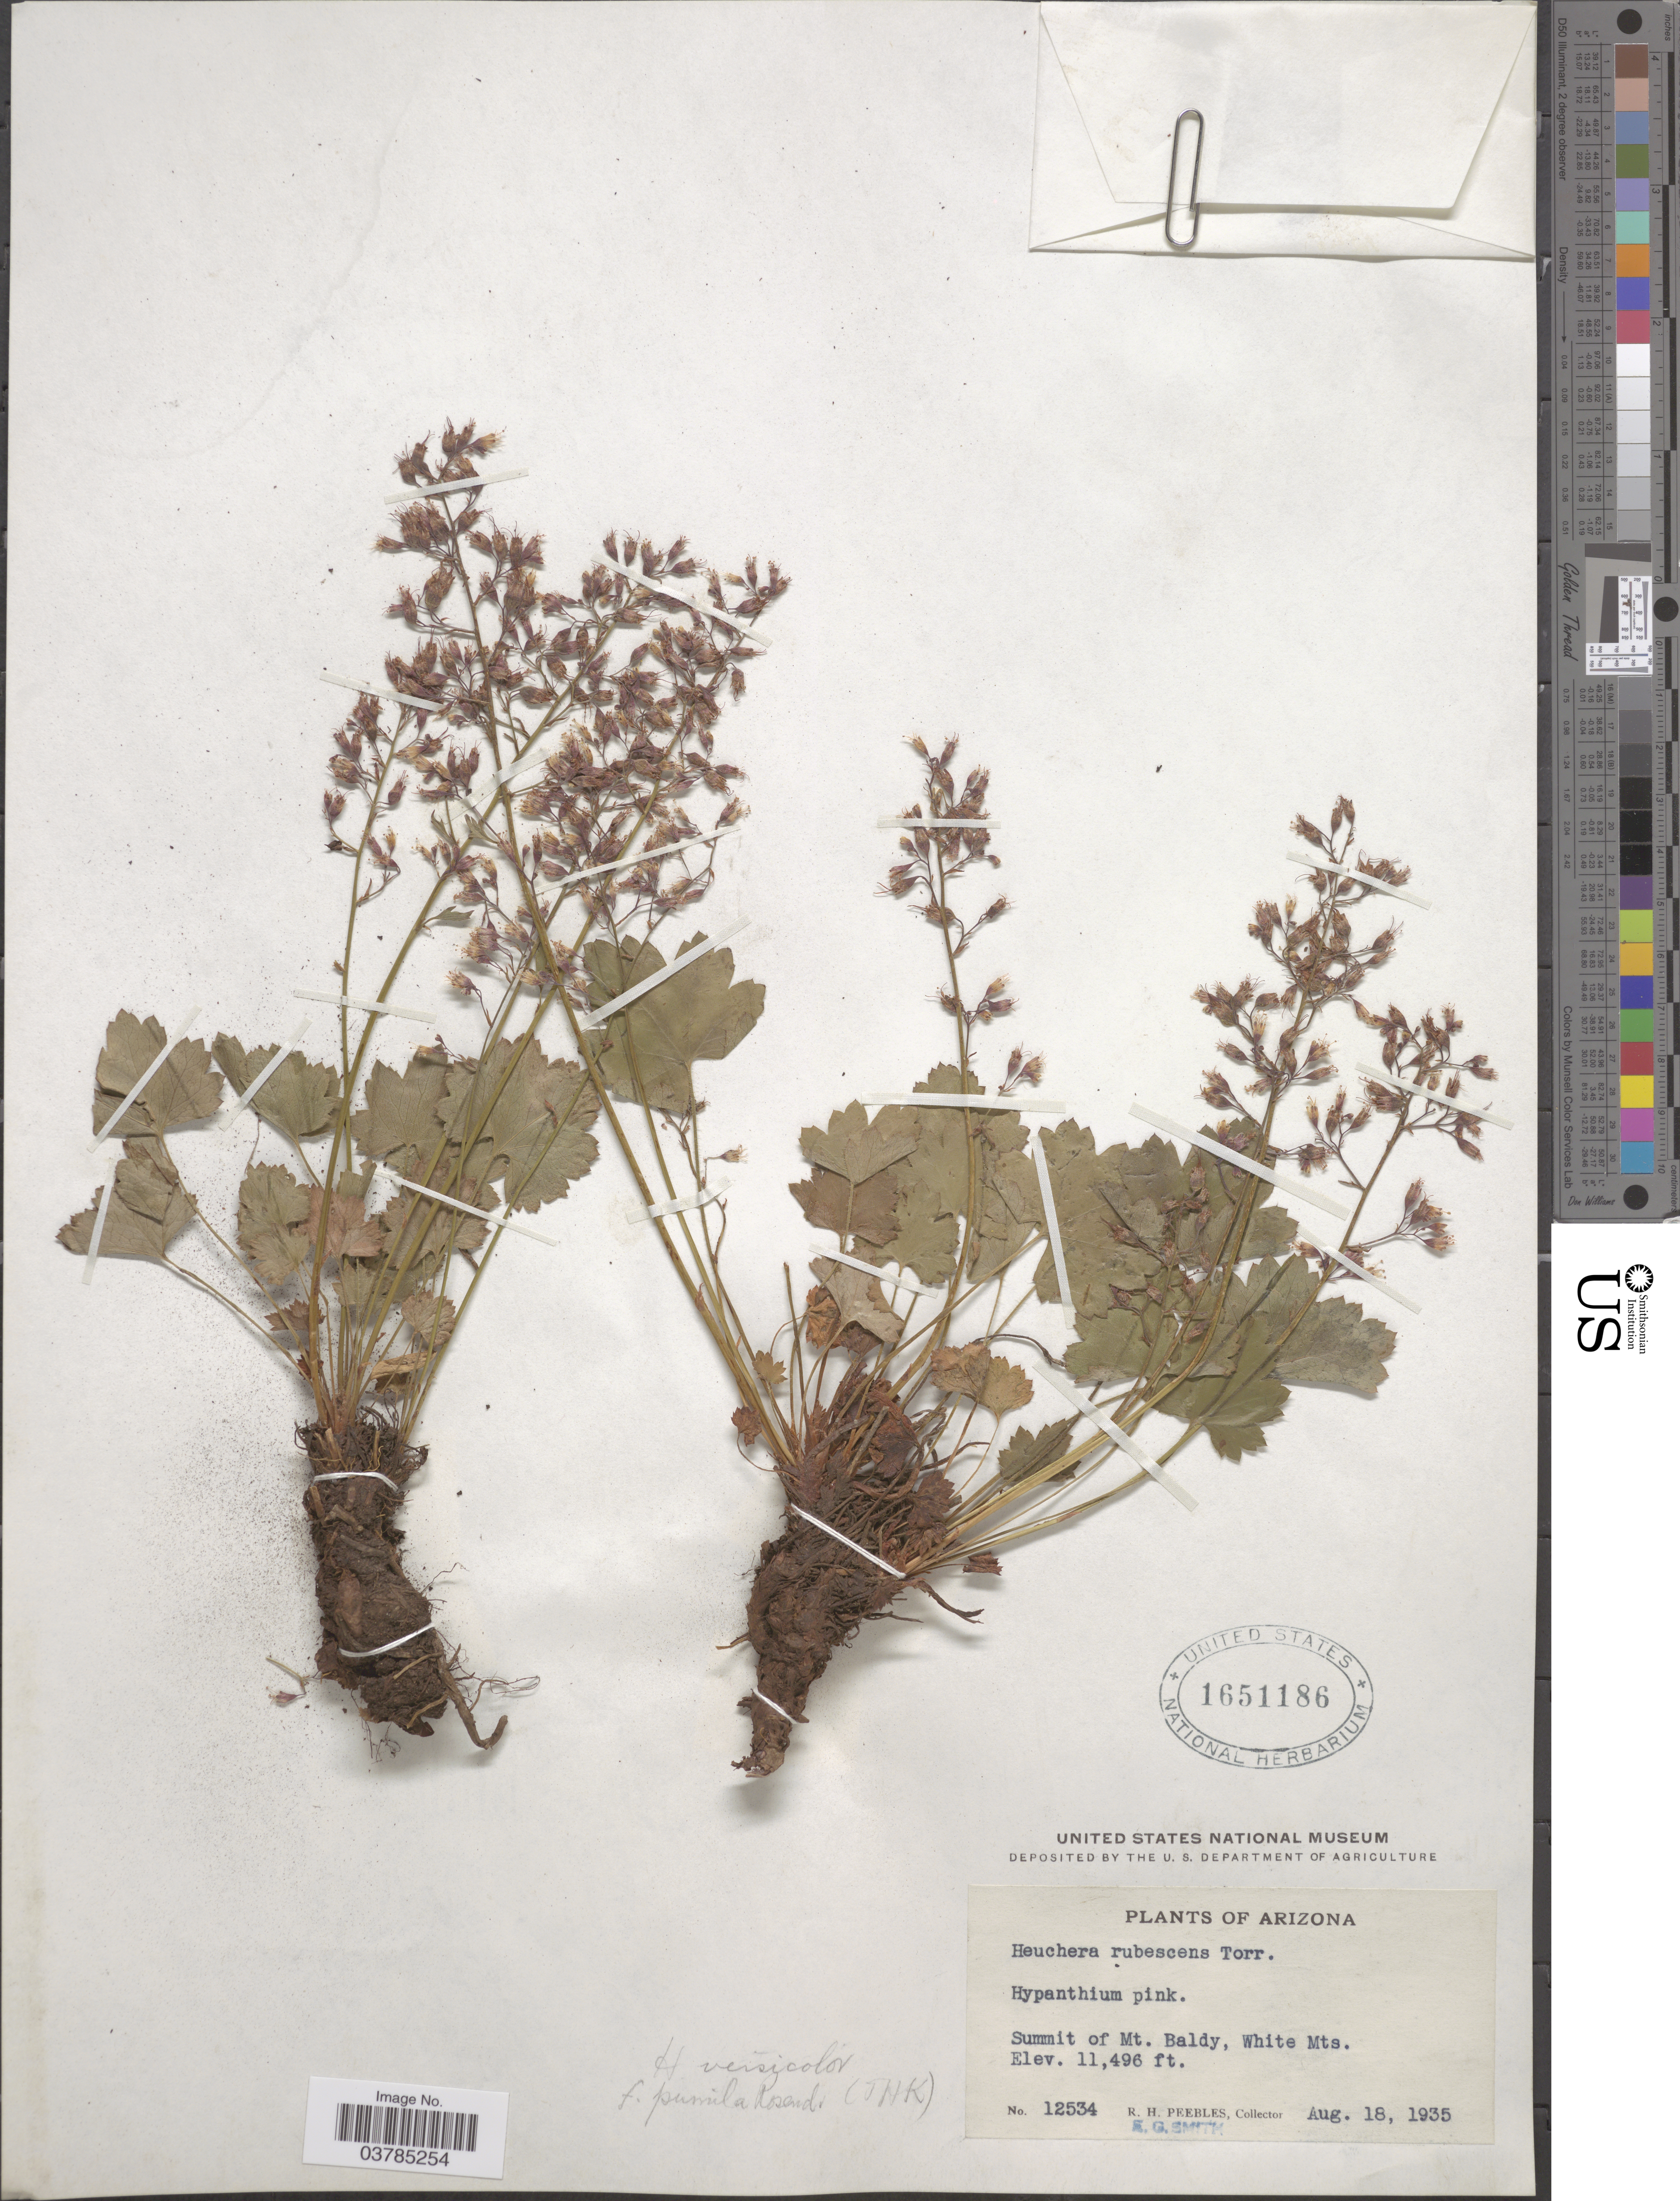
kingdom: Plantae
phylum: Tracheophyta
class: Magnoliopsida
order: Saxifragales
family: Saxifragaceae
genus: Heuchera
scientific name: Heuchera versicolor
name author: Greene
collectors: R. H. Peebles & E. G. Smith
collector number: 12534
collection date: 1935-08-18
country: United States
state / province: Arizona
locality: Summit of Mt. Baldy, White Mts.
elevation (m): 3504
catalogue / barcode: US 1651186